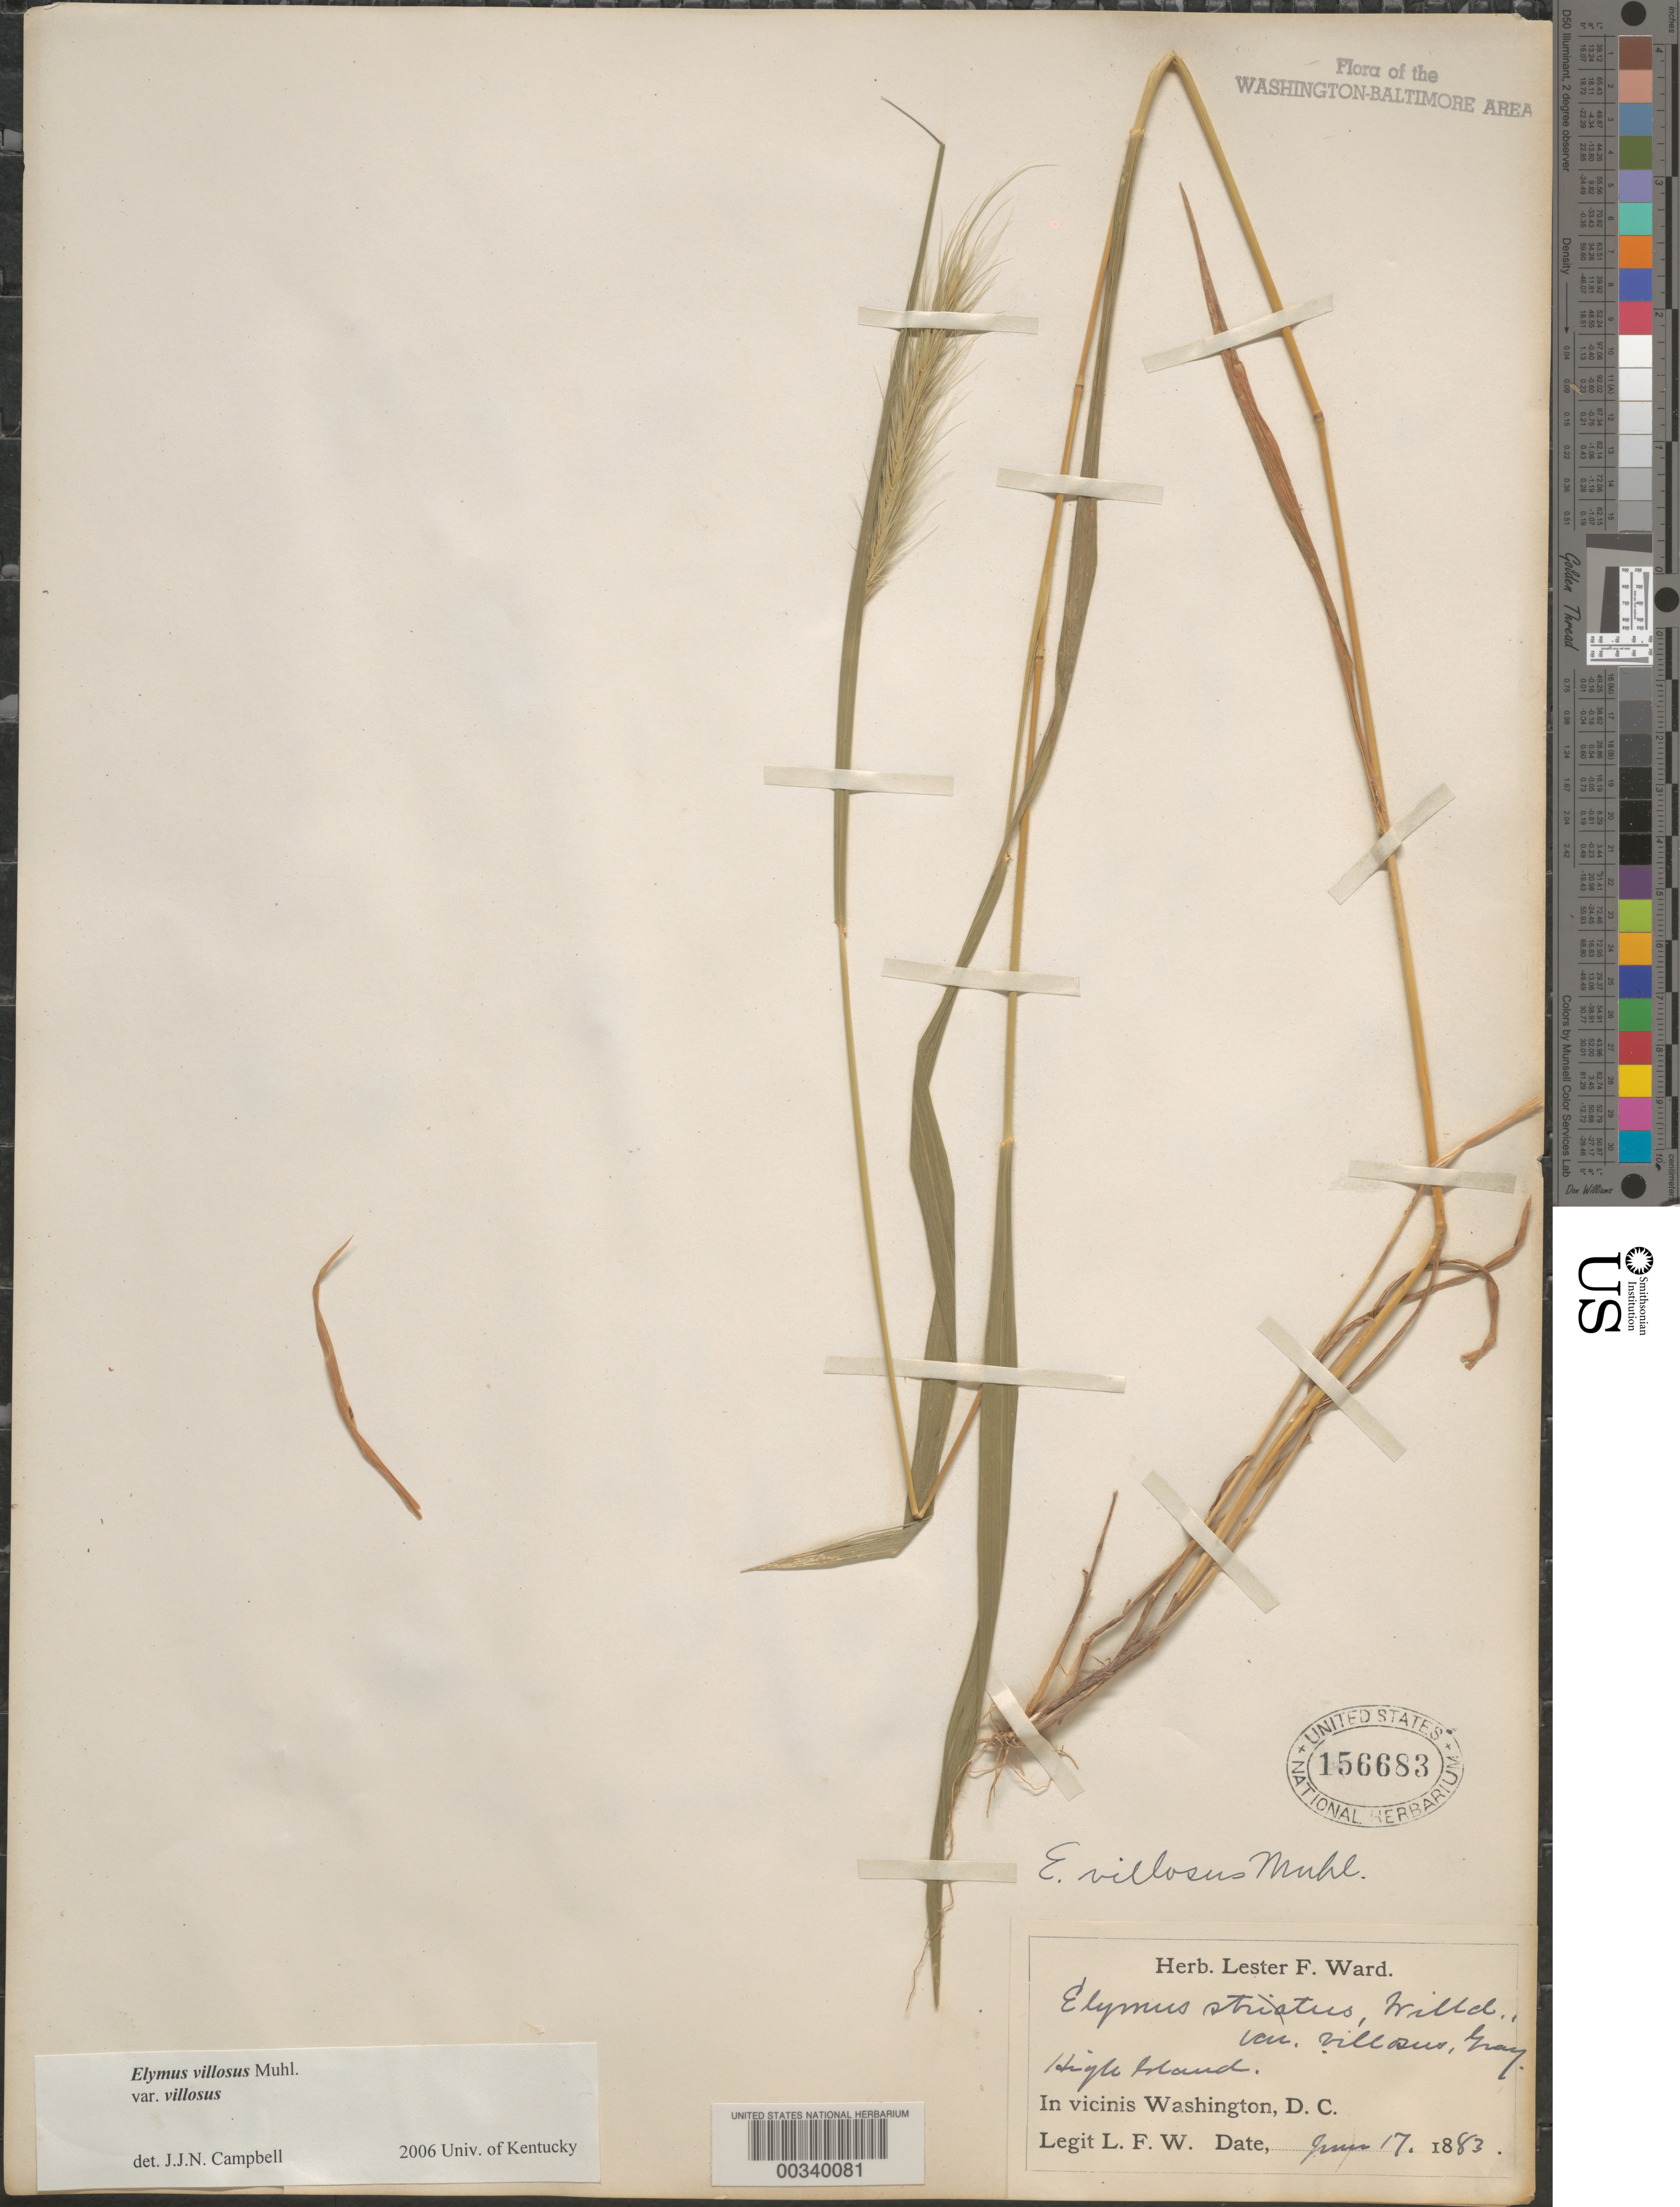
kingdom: Plantae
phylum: Tracheophyta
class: Liliopsida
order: Poales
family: Poaceae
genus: Elymus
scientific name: Elymus villosus var. villosus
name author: Muhl.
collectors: L. F. Ward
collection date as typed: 17 Jun 1883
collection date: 1883-06-17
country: United States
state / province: Maryland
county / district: Montgomery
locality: High Island C. & O. Canal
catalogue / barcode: US 156683